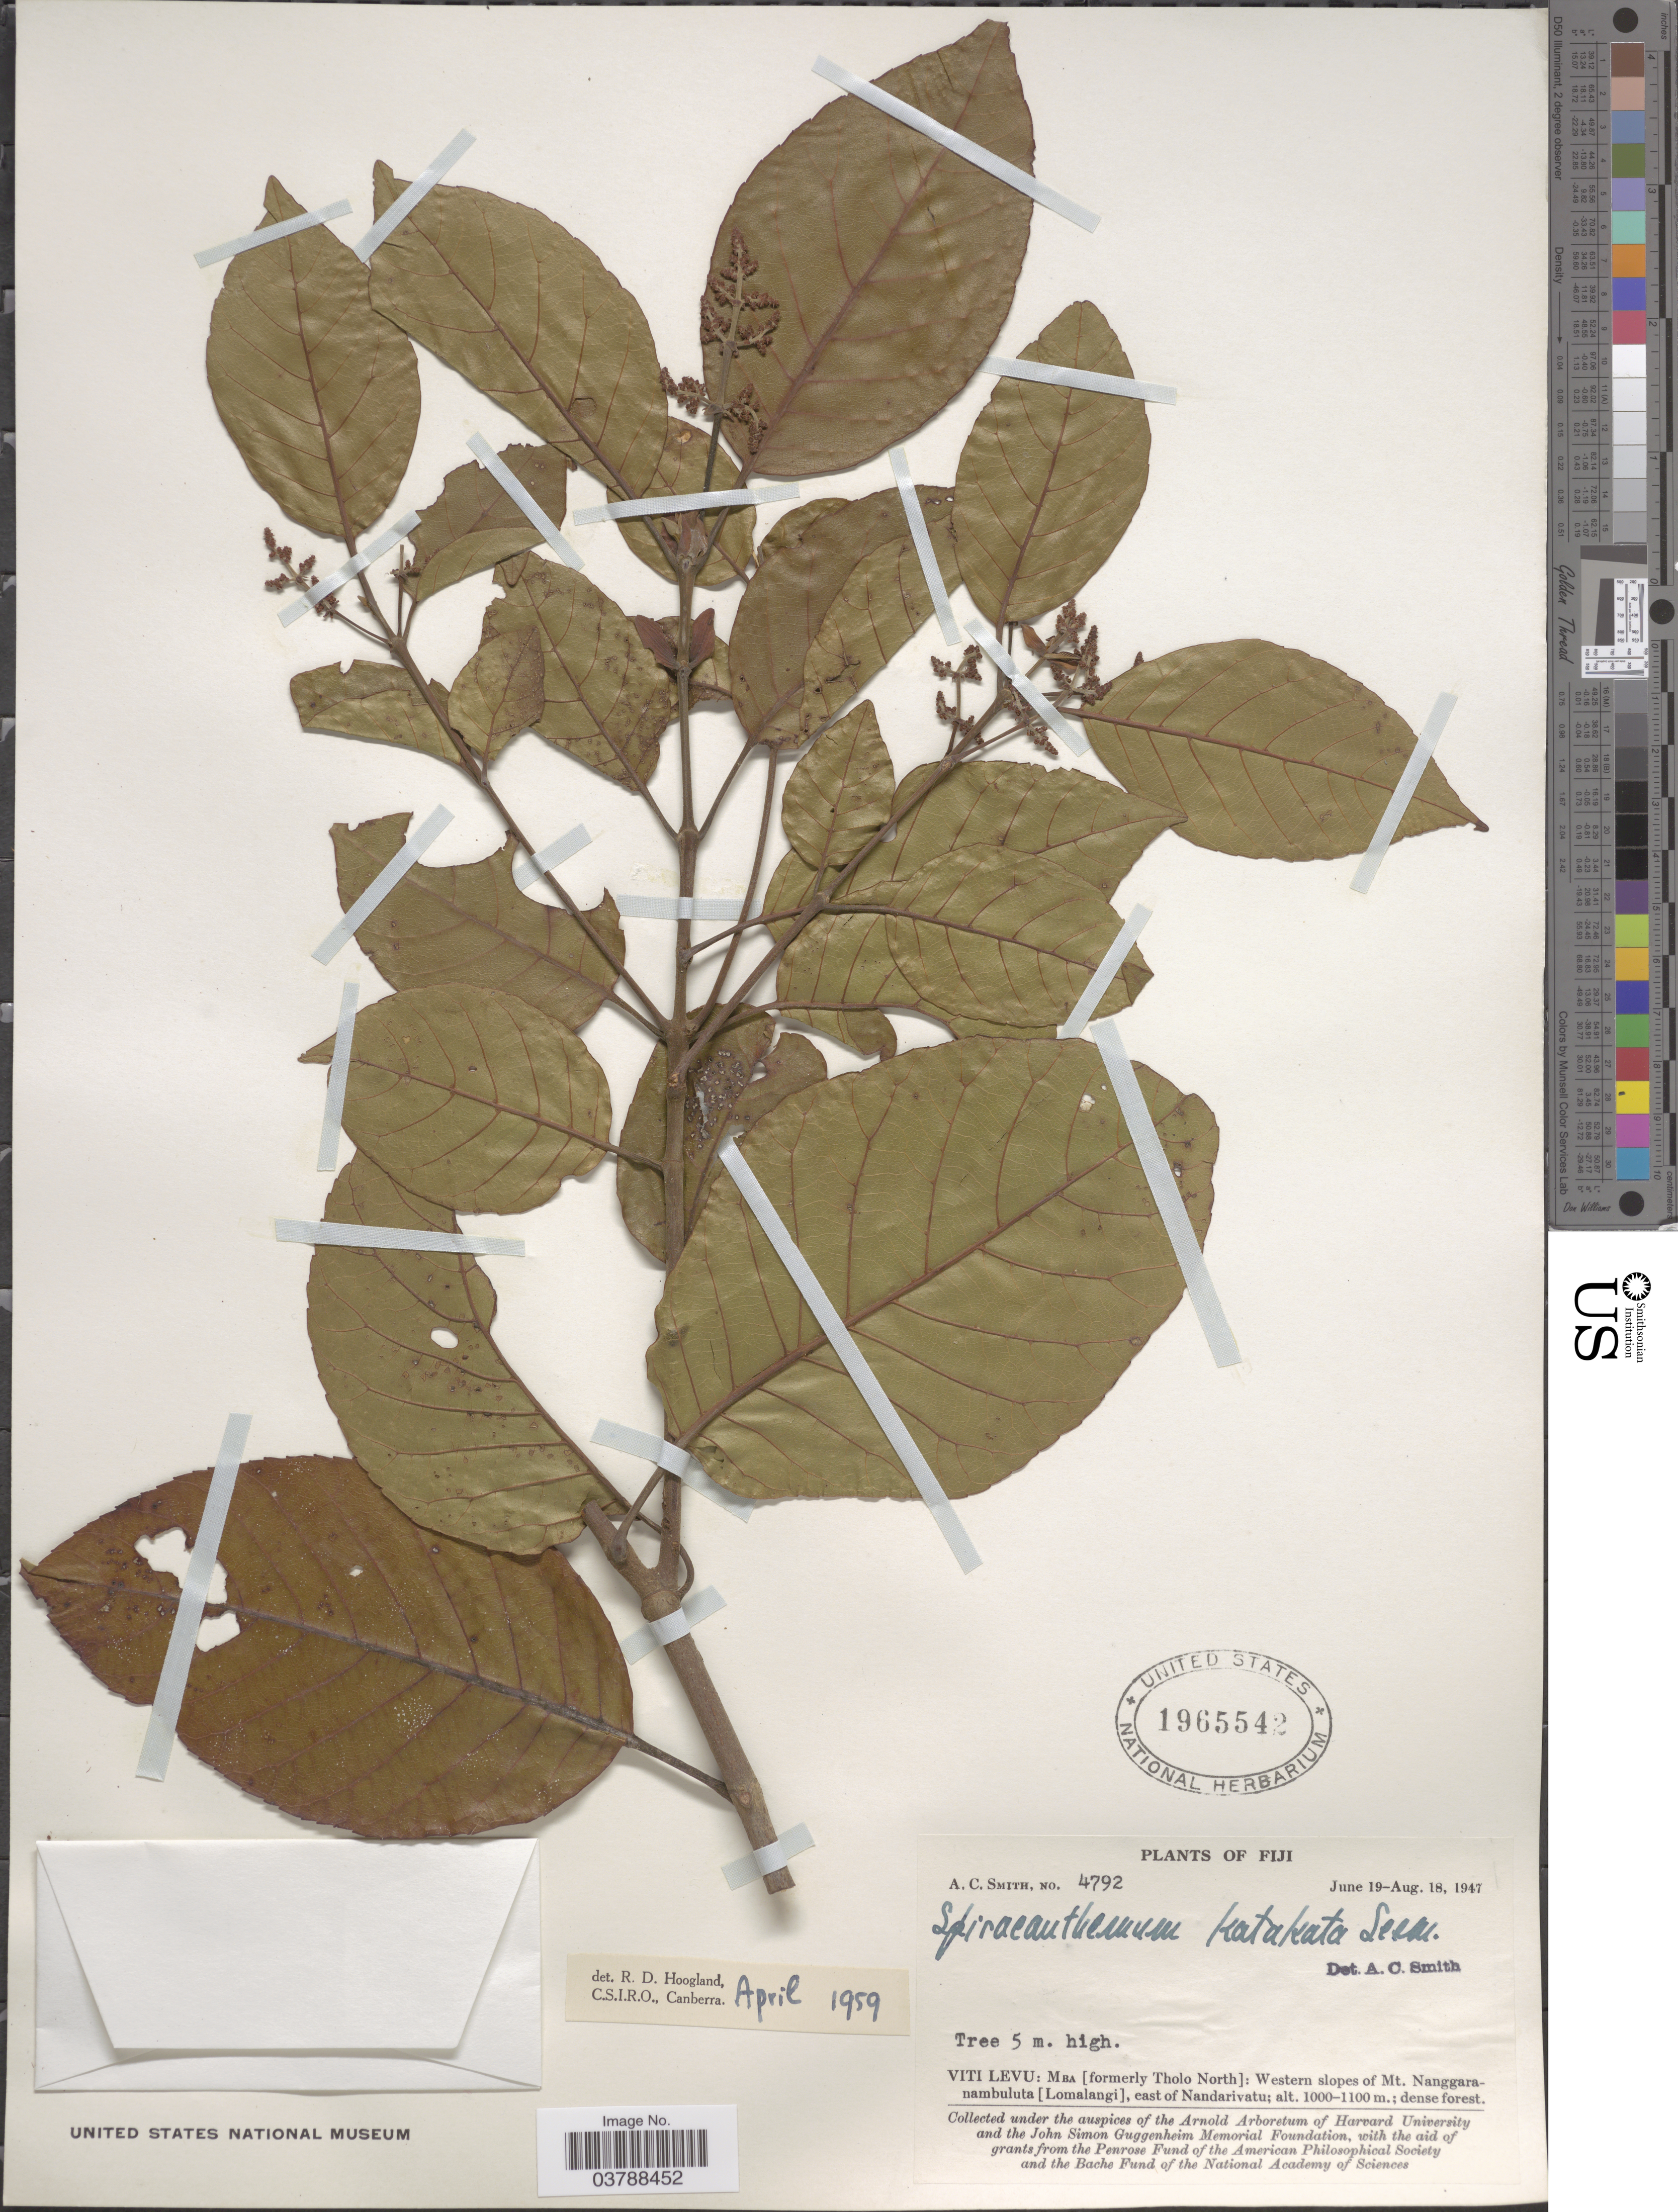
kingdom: Plantae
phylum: Tracheophyta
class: Magnoliopsida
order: Oxalidales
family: Cunoniaceae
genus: Spiraeanthemum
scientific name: Spiraeanthemum katakata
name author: Seem.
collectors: A. C. Smith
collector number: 4792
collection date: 1947-06-19/1947-08-18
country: Fiji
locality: Viti Levu: Mba [formerly Tholo North]: Western slopes of Mt. Nanggaranambuluta [Lomalangi], east of Nandarivatu.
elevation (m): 1000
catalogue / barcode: US 1965542